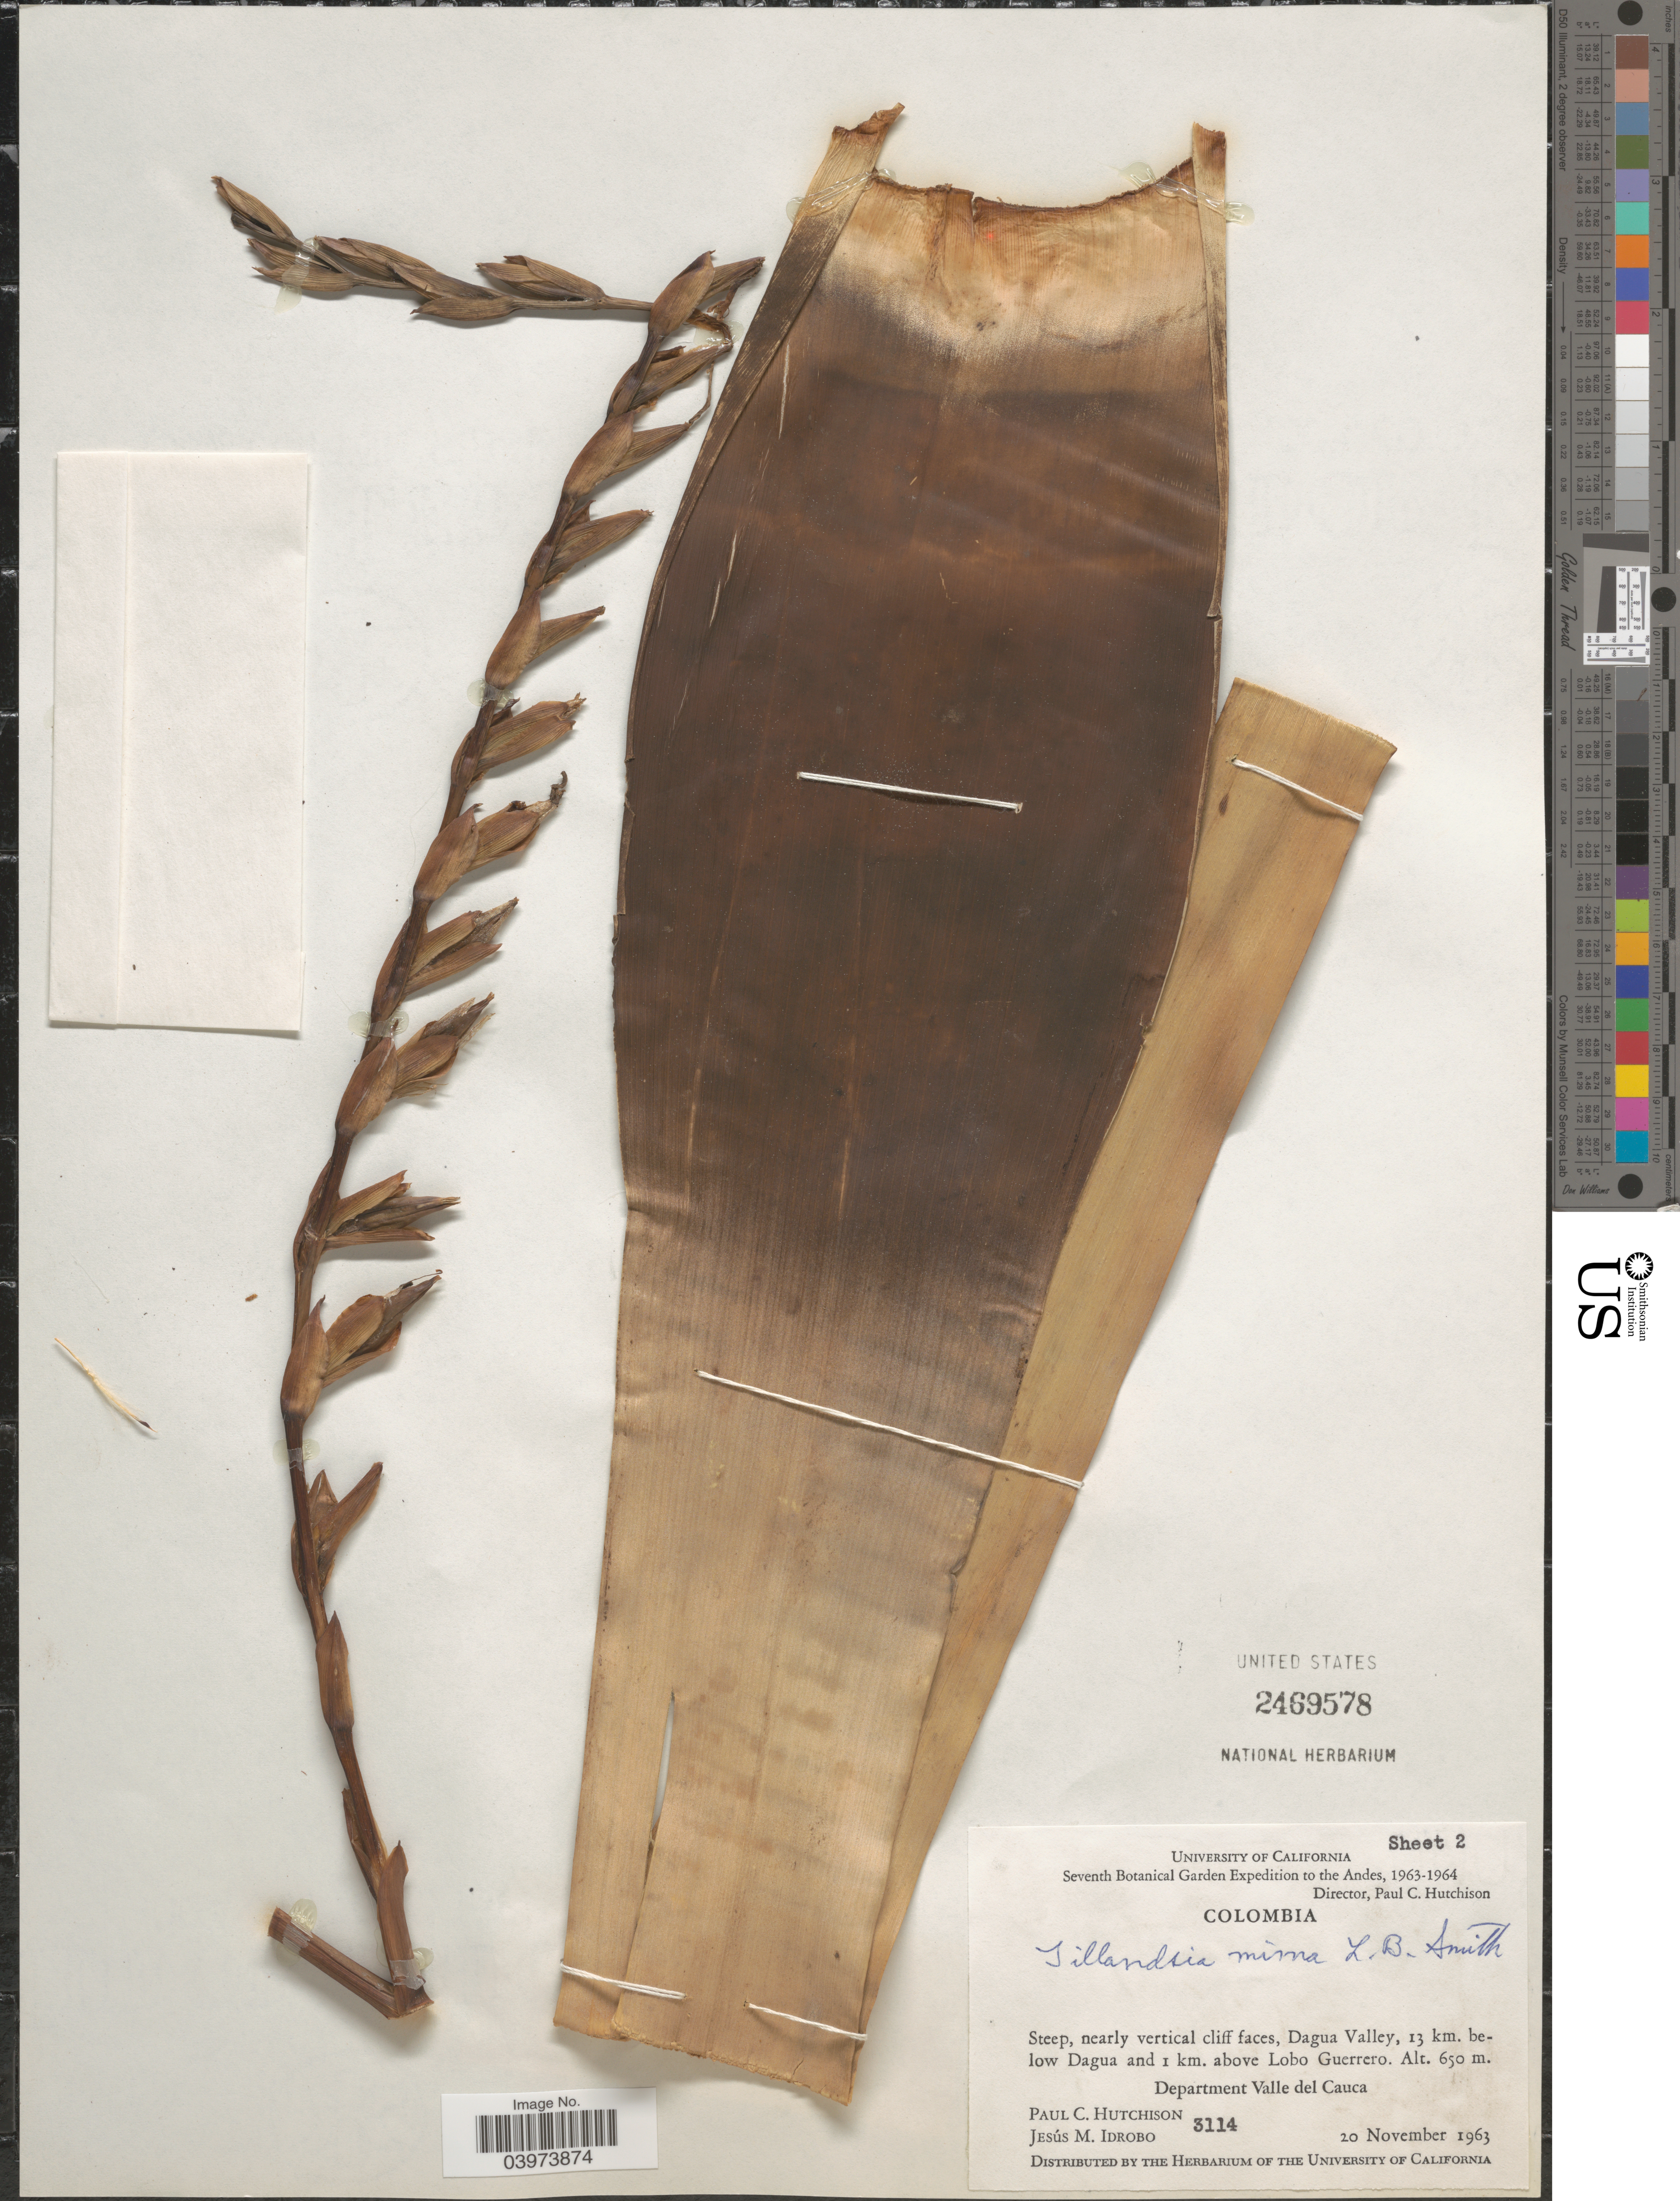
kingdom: Plantae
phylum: Tracheophyta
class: Liliopsida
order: Poales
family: Bromeliaceae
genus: Tillandsia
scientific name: Tillandsia mima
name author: L.B. Sm.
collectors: P. C. Hutchison & J. M. Idrobo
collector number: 3114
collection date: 1963-11-20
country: Colombia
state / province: Valle del Cauca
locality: Seventh Botanical Garden Expedition to the Andes, 1963-1964. Steep, nearly vertical cliff faces, Dagua Valley, 13 km. below Dagua and 1 km. above Lobo Guerrero. Department Valle del Cauca.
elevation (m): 650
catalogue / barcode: US 2469578